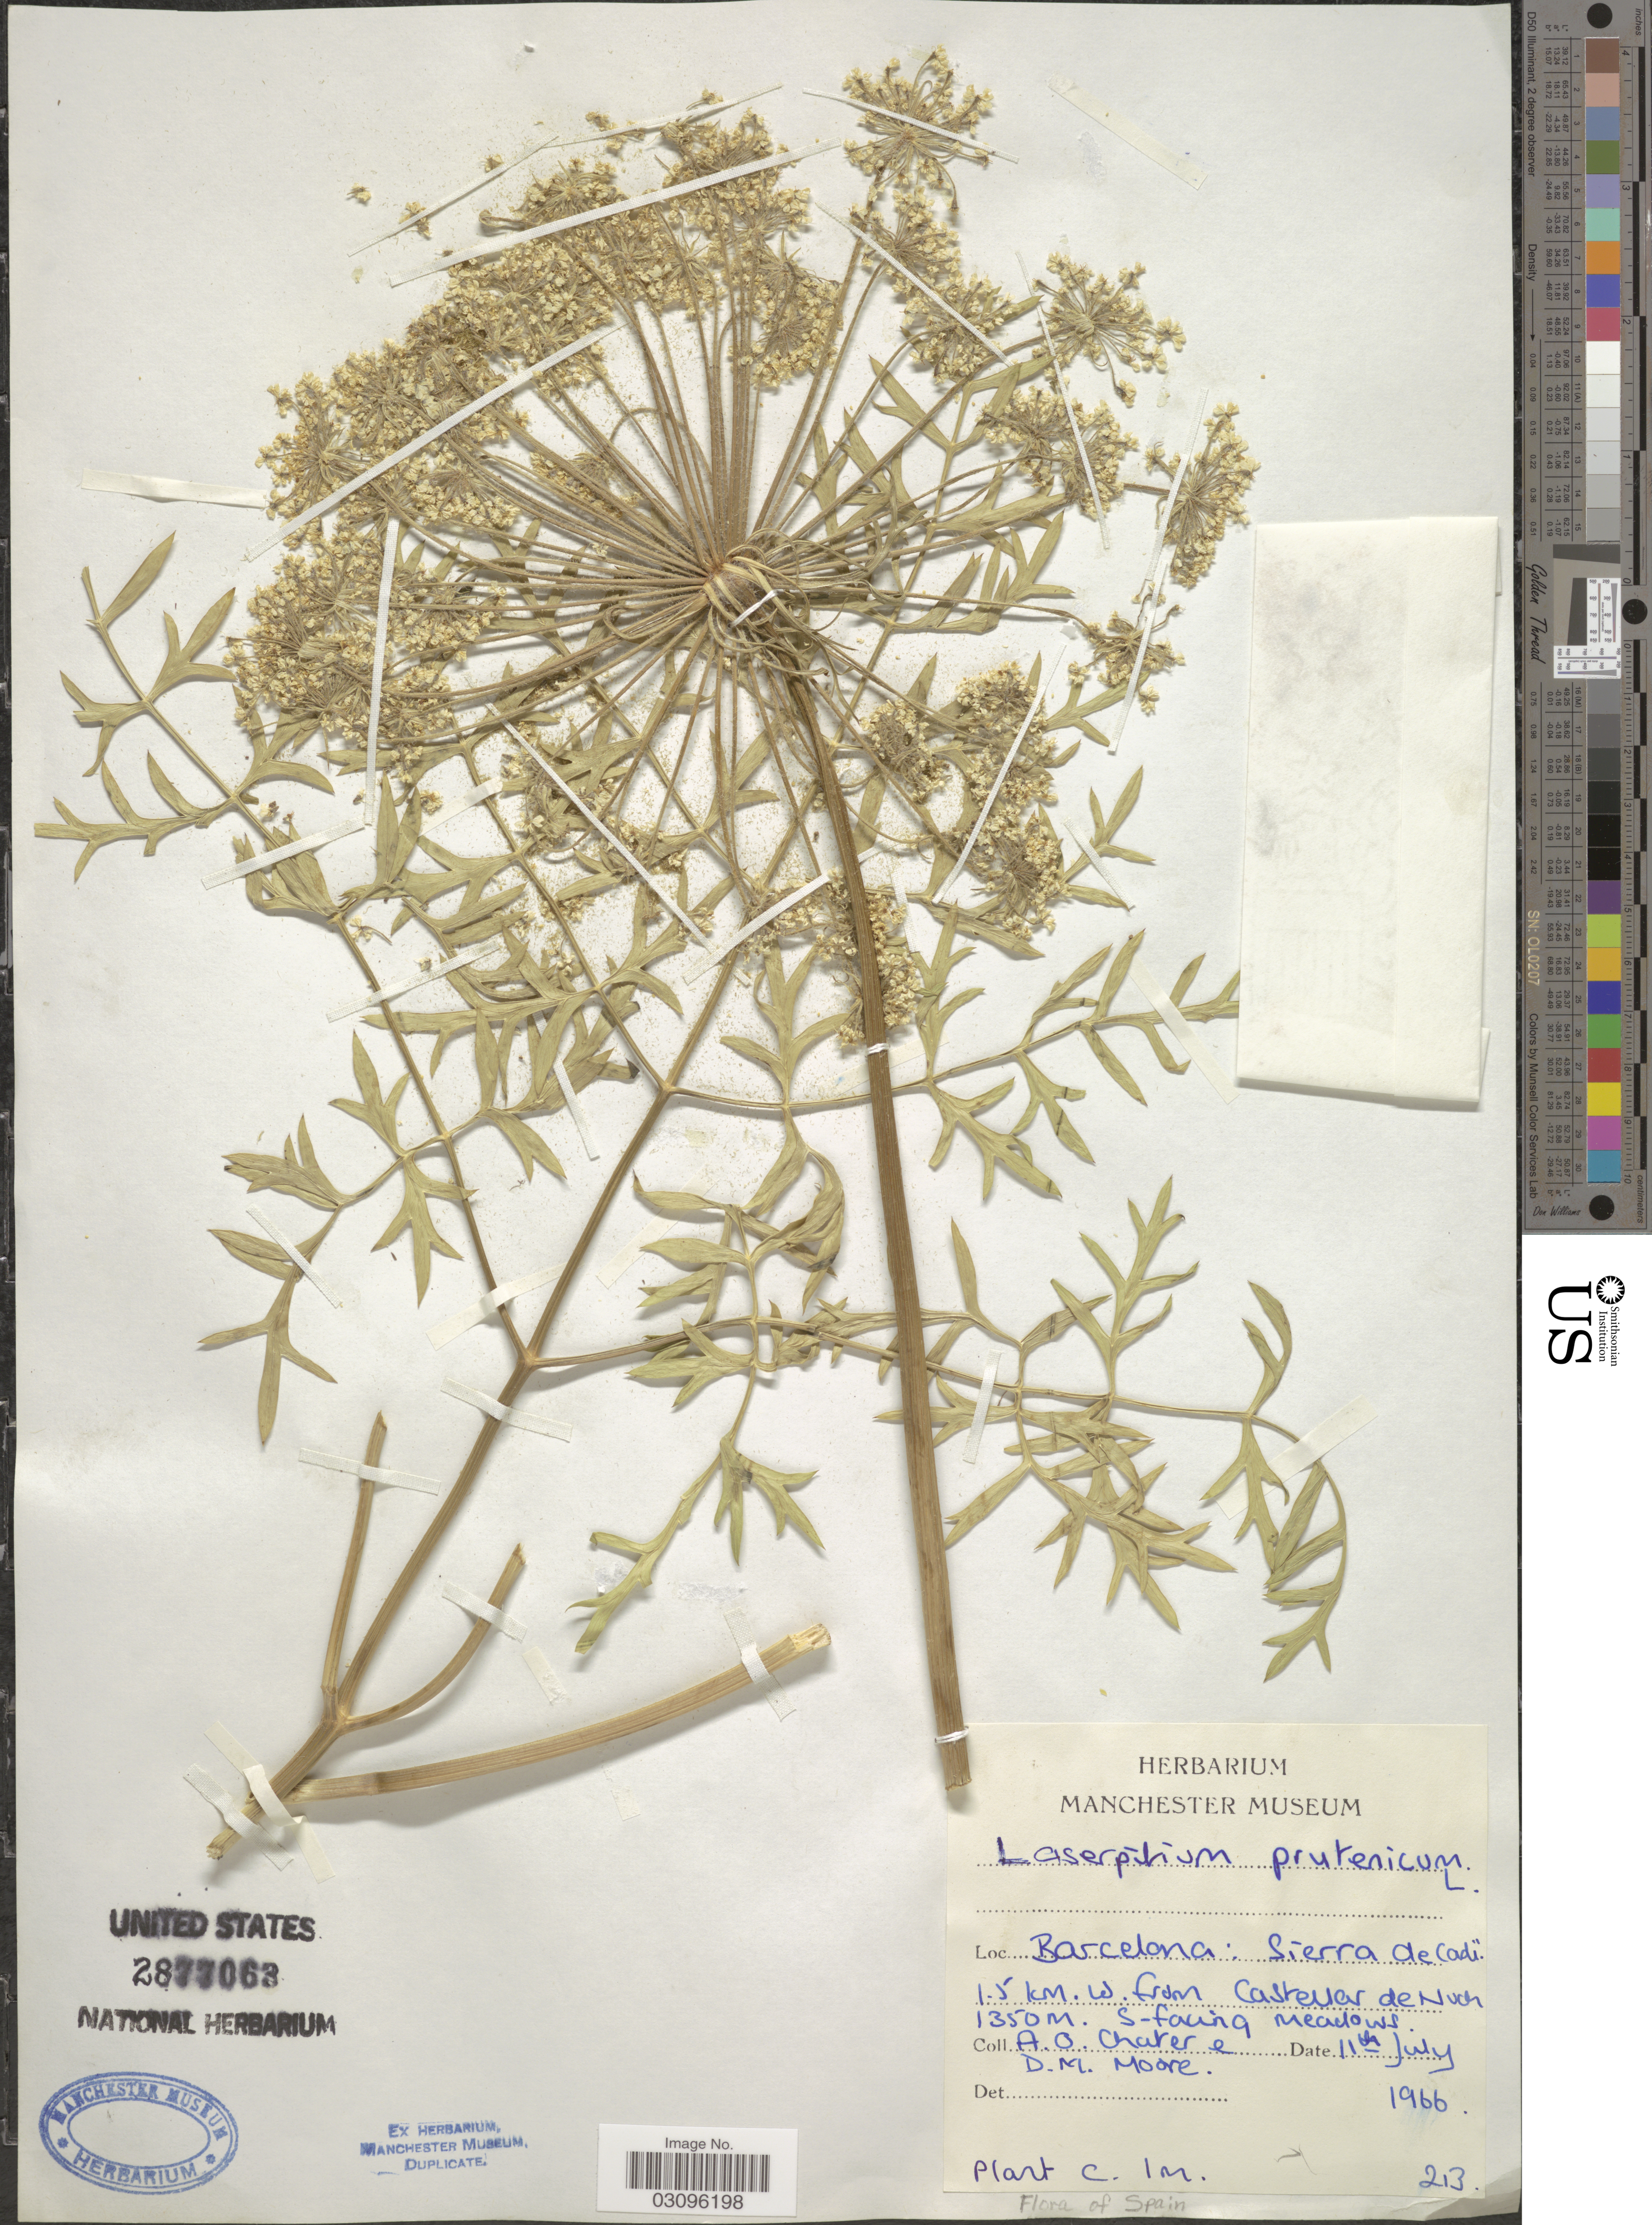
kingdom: Plantae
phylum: Tracheophyta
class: Magnoliopsida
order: Apiales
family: Apiaceae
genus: Laserpitium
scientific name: Laserpitium prutenicum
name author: L.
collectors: A. O. Chater & D. Moore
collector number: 213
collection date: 1966-07-11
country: Spain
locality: Barcelona: Sierra de Cadï. 1.5 km. W. from Castellar de Nuch. S-facing meadows.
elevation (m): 1350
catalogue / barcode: US 2877063